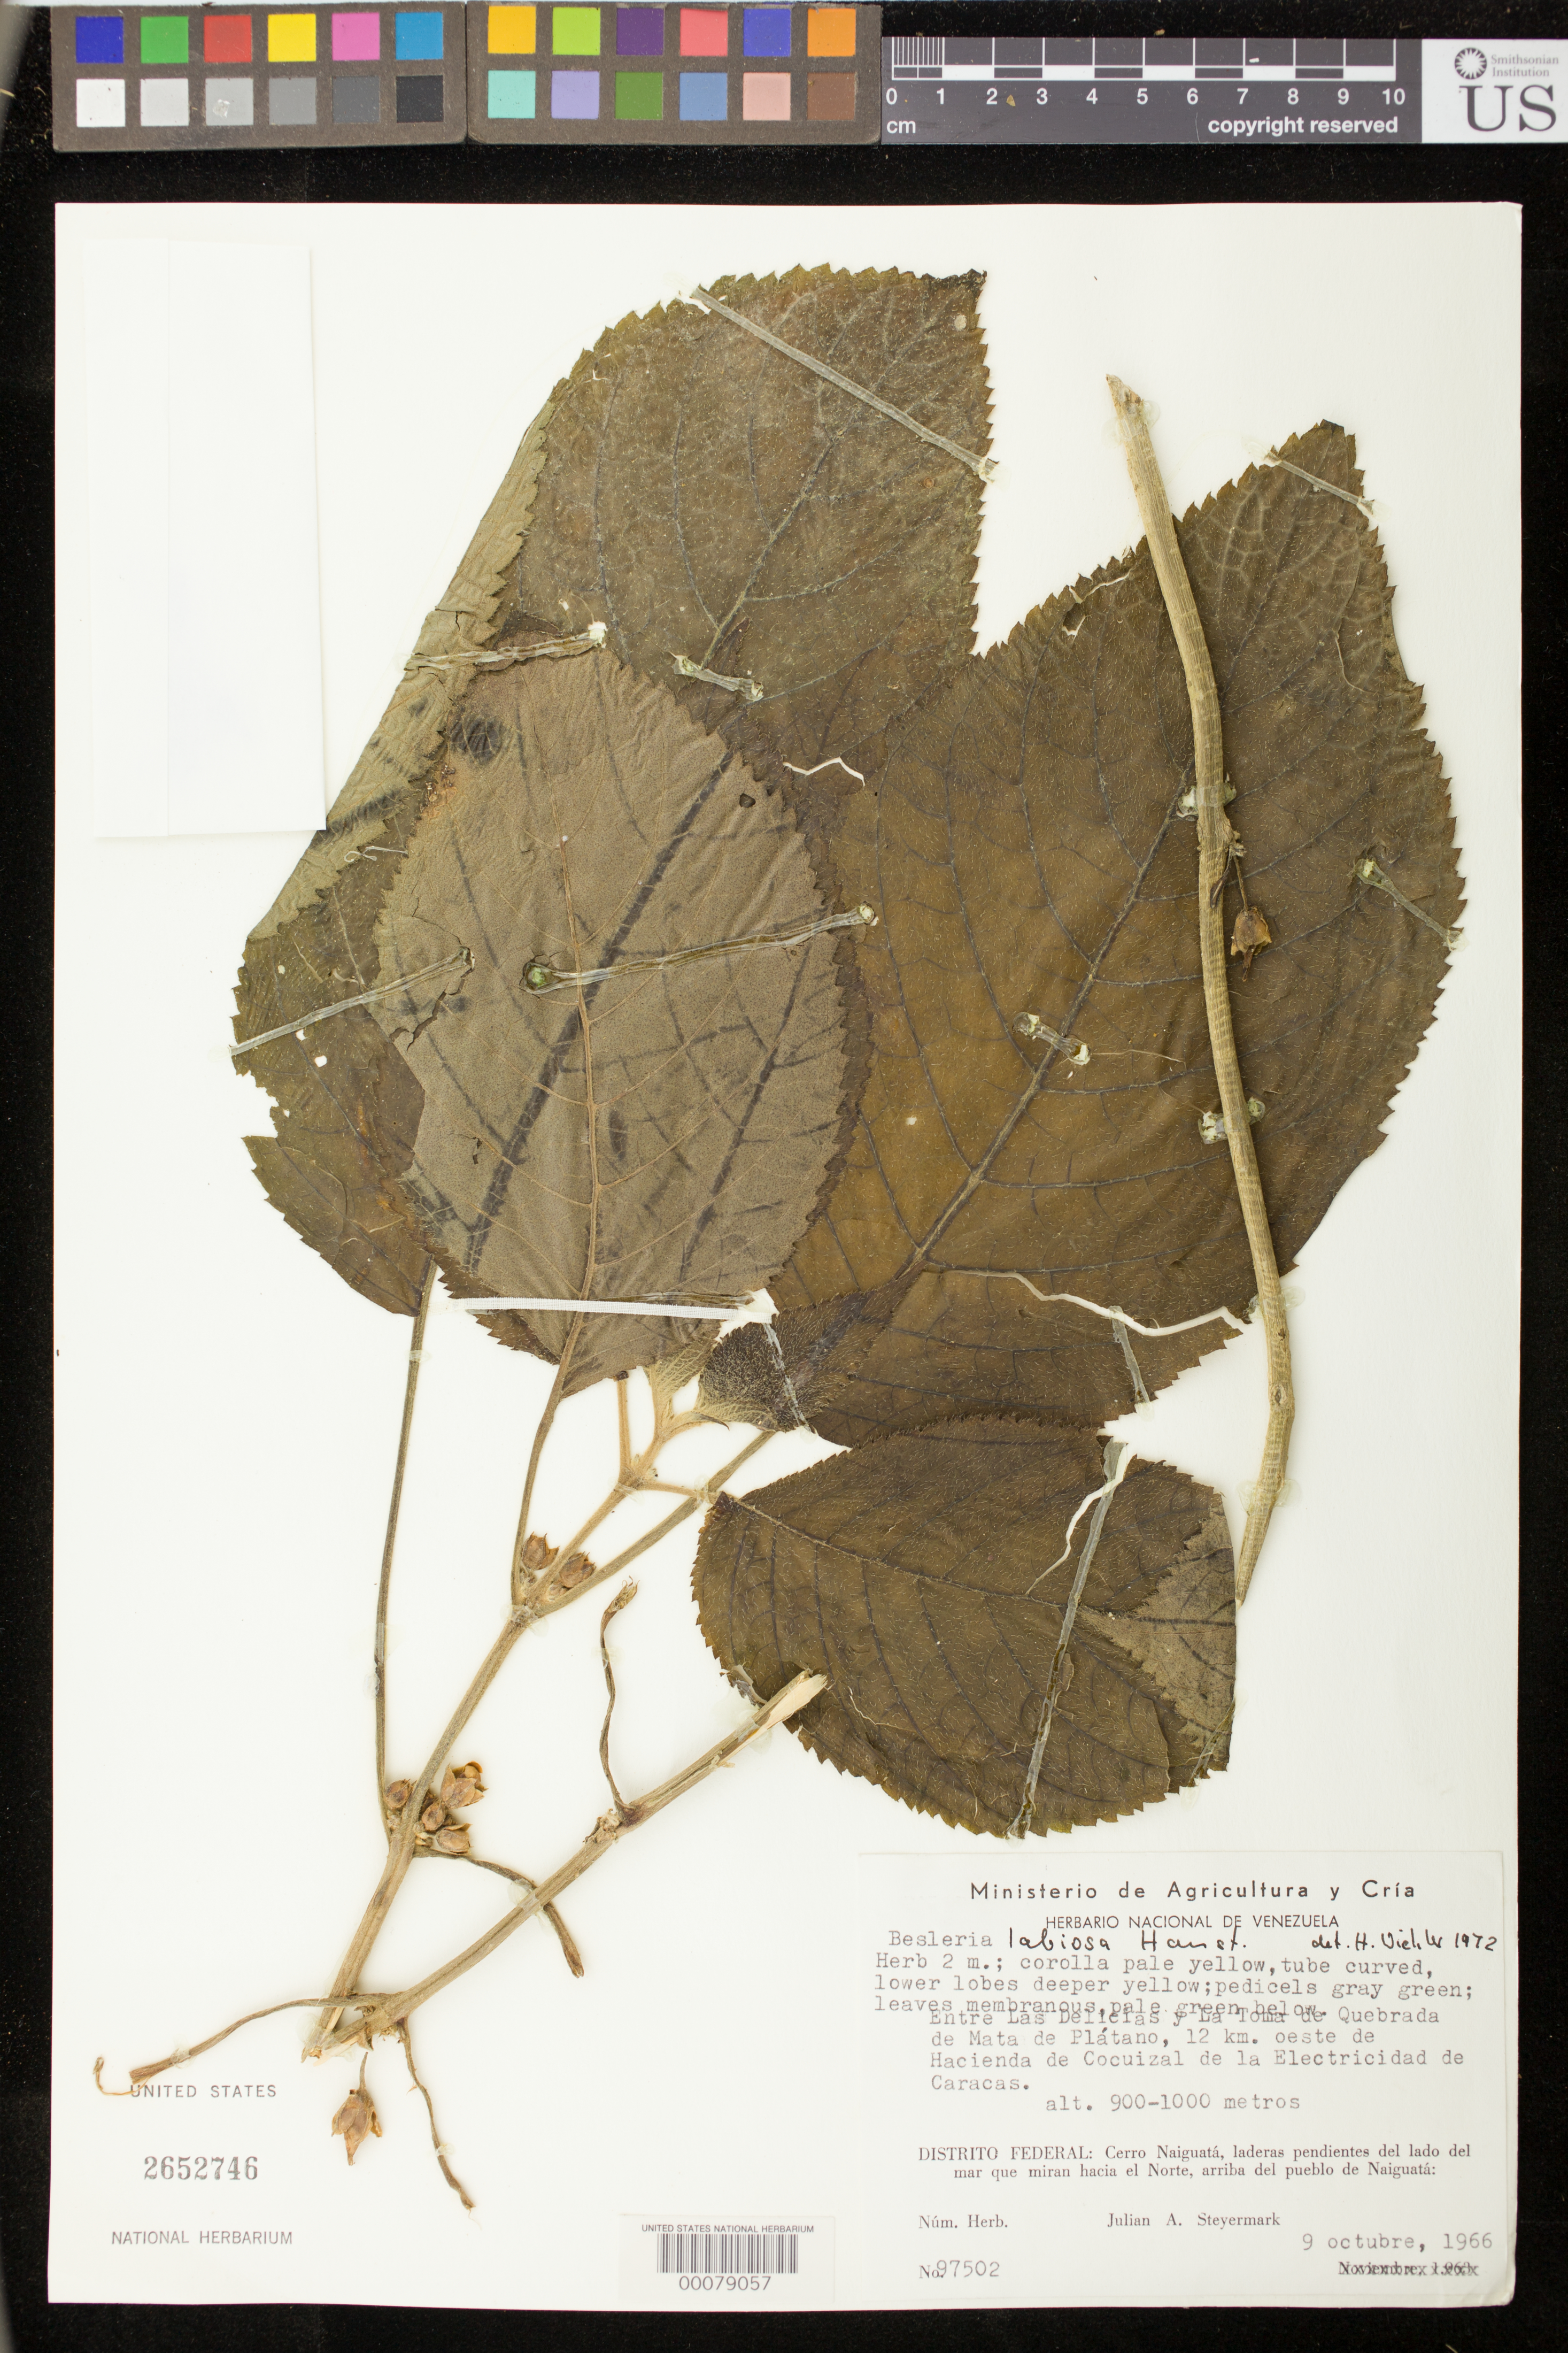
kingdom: Plantae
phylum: Tracheophyta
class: Magnoliopsida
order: Lamiales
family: Gesneriaceae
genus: Besleria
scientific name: Besleria labiosa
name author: Hanst.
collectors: J. Steyermark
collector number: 97502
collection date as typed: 09 Oct 1966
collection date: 1966-10-09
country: Venezuela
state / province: Distrito Federal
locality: Cerro Naiguata, slopes of the sea facing N, above Naiguata, between Las Delicias & La Toma de Quebrada de Mata de Platano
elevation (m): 900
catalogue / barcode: US 2652746